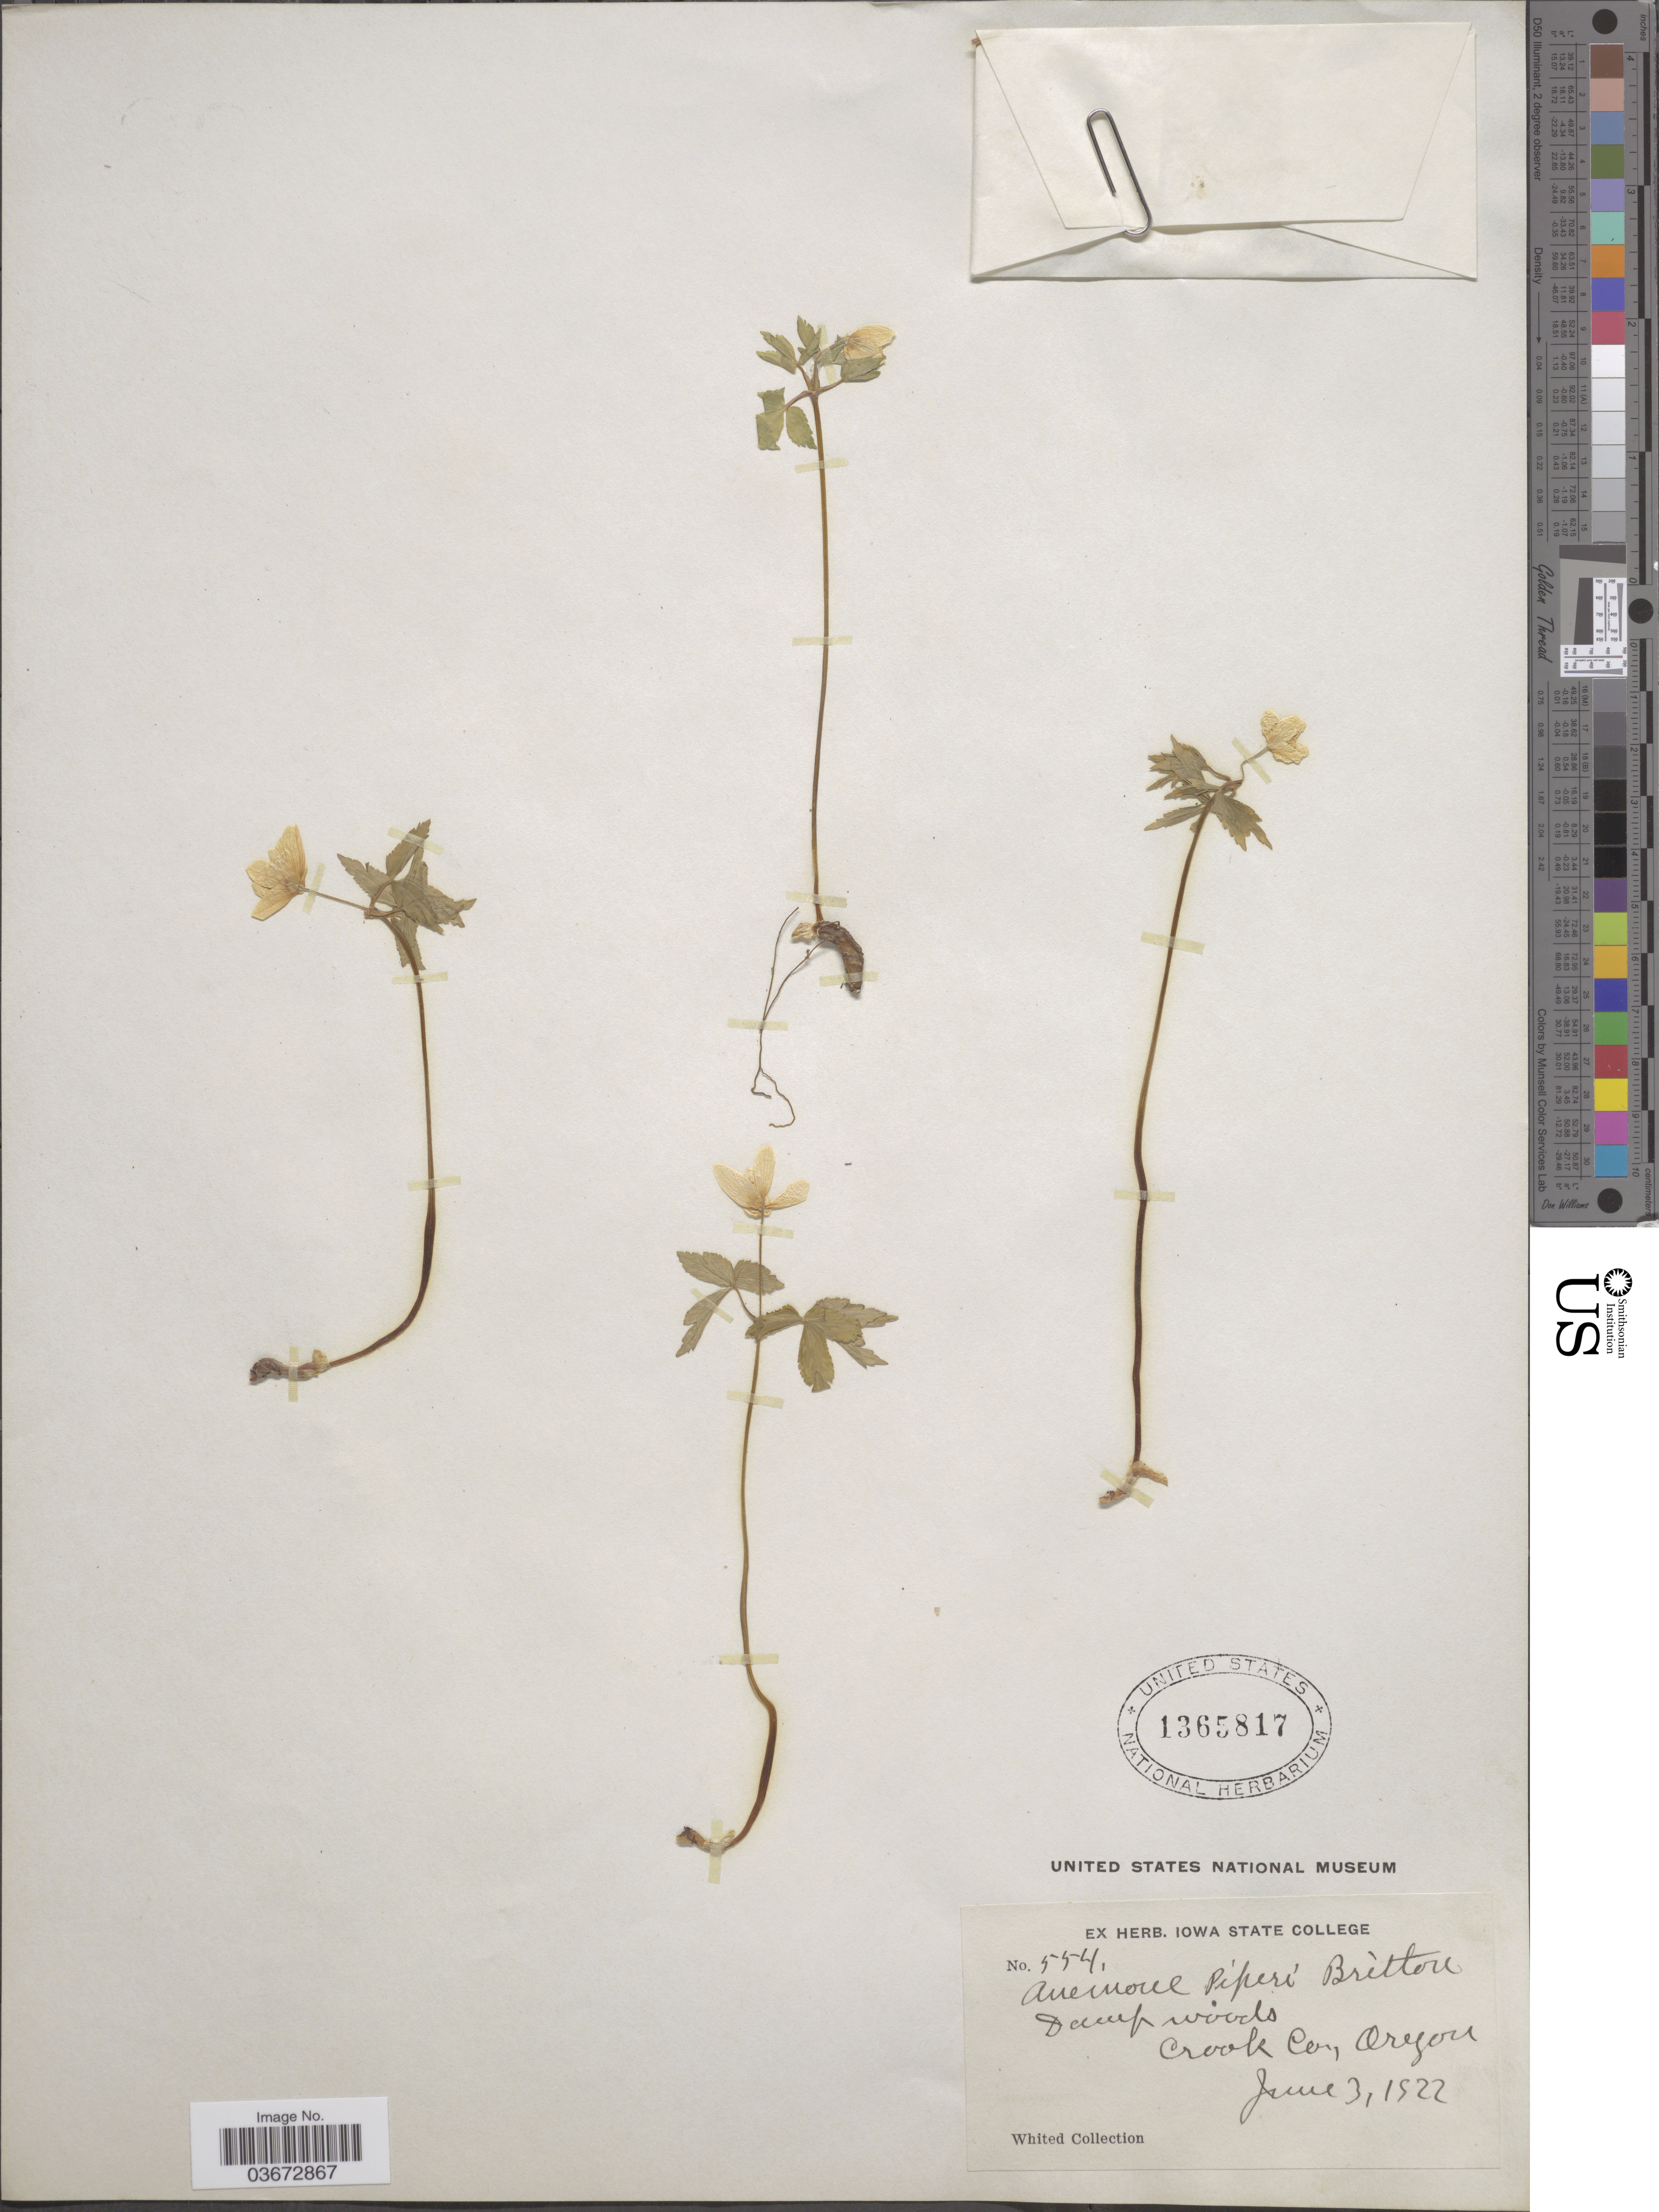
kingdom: Plantae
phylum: Tracheophyta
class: Magnoliopsida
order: Ranunculales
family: Ranunculaceae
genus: Anemone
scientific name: Anemone quinquefolia var. oregana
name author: (A. Gray) B.L. Rob.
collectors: ex herb. Iowa State College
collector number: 554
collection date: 1922-06-03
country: United States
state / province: Oregon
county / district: Crook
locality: Crook Co.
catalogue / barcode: US 1365817